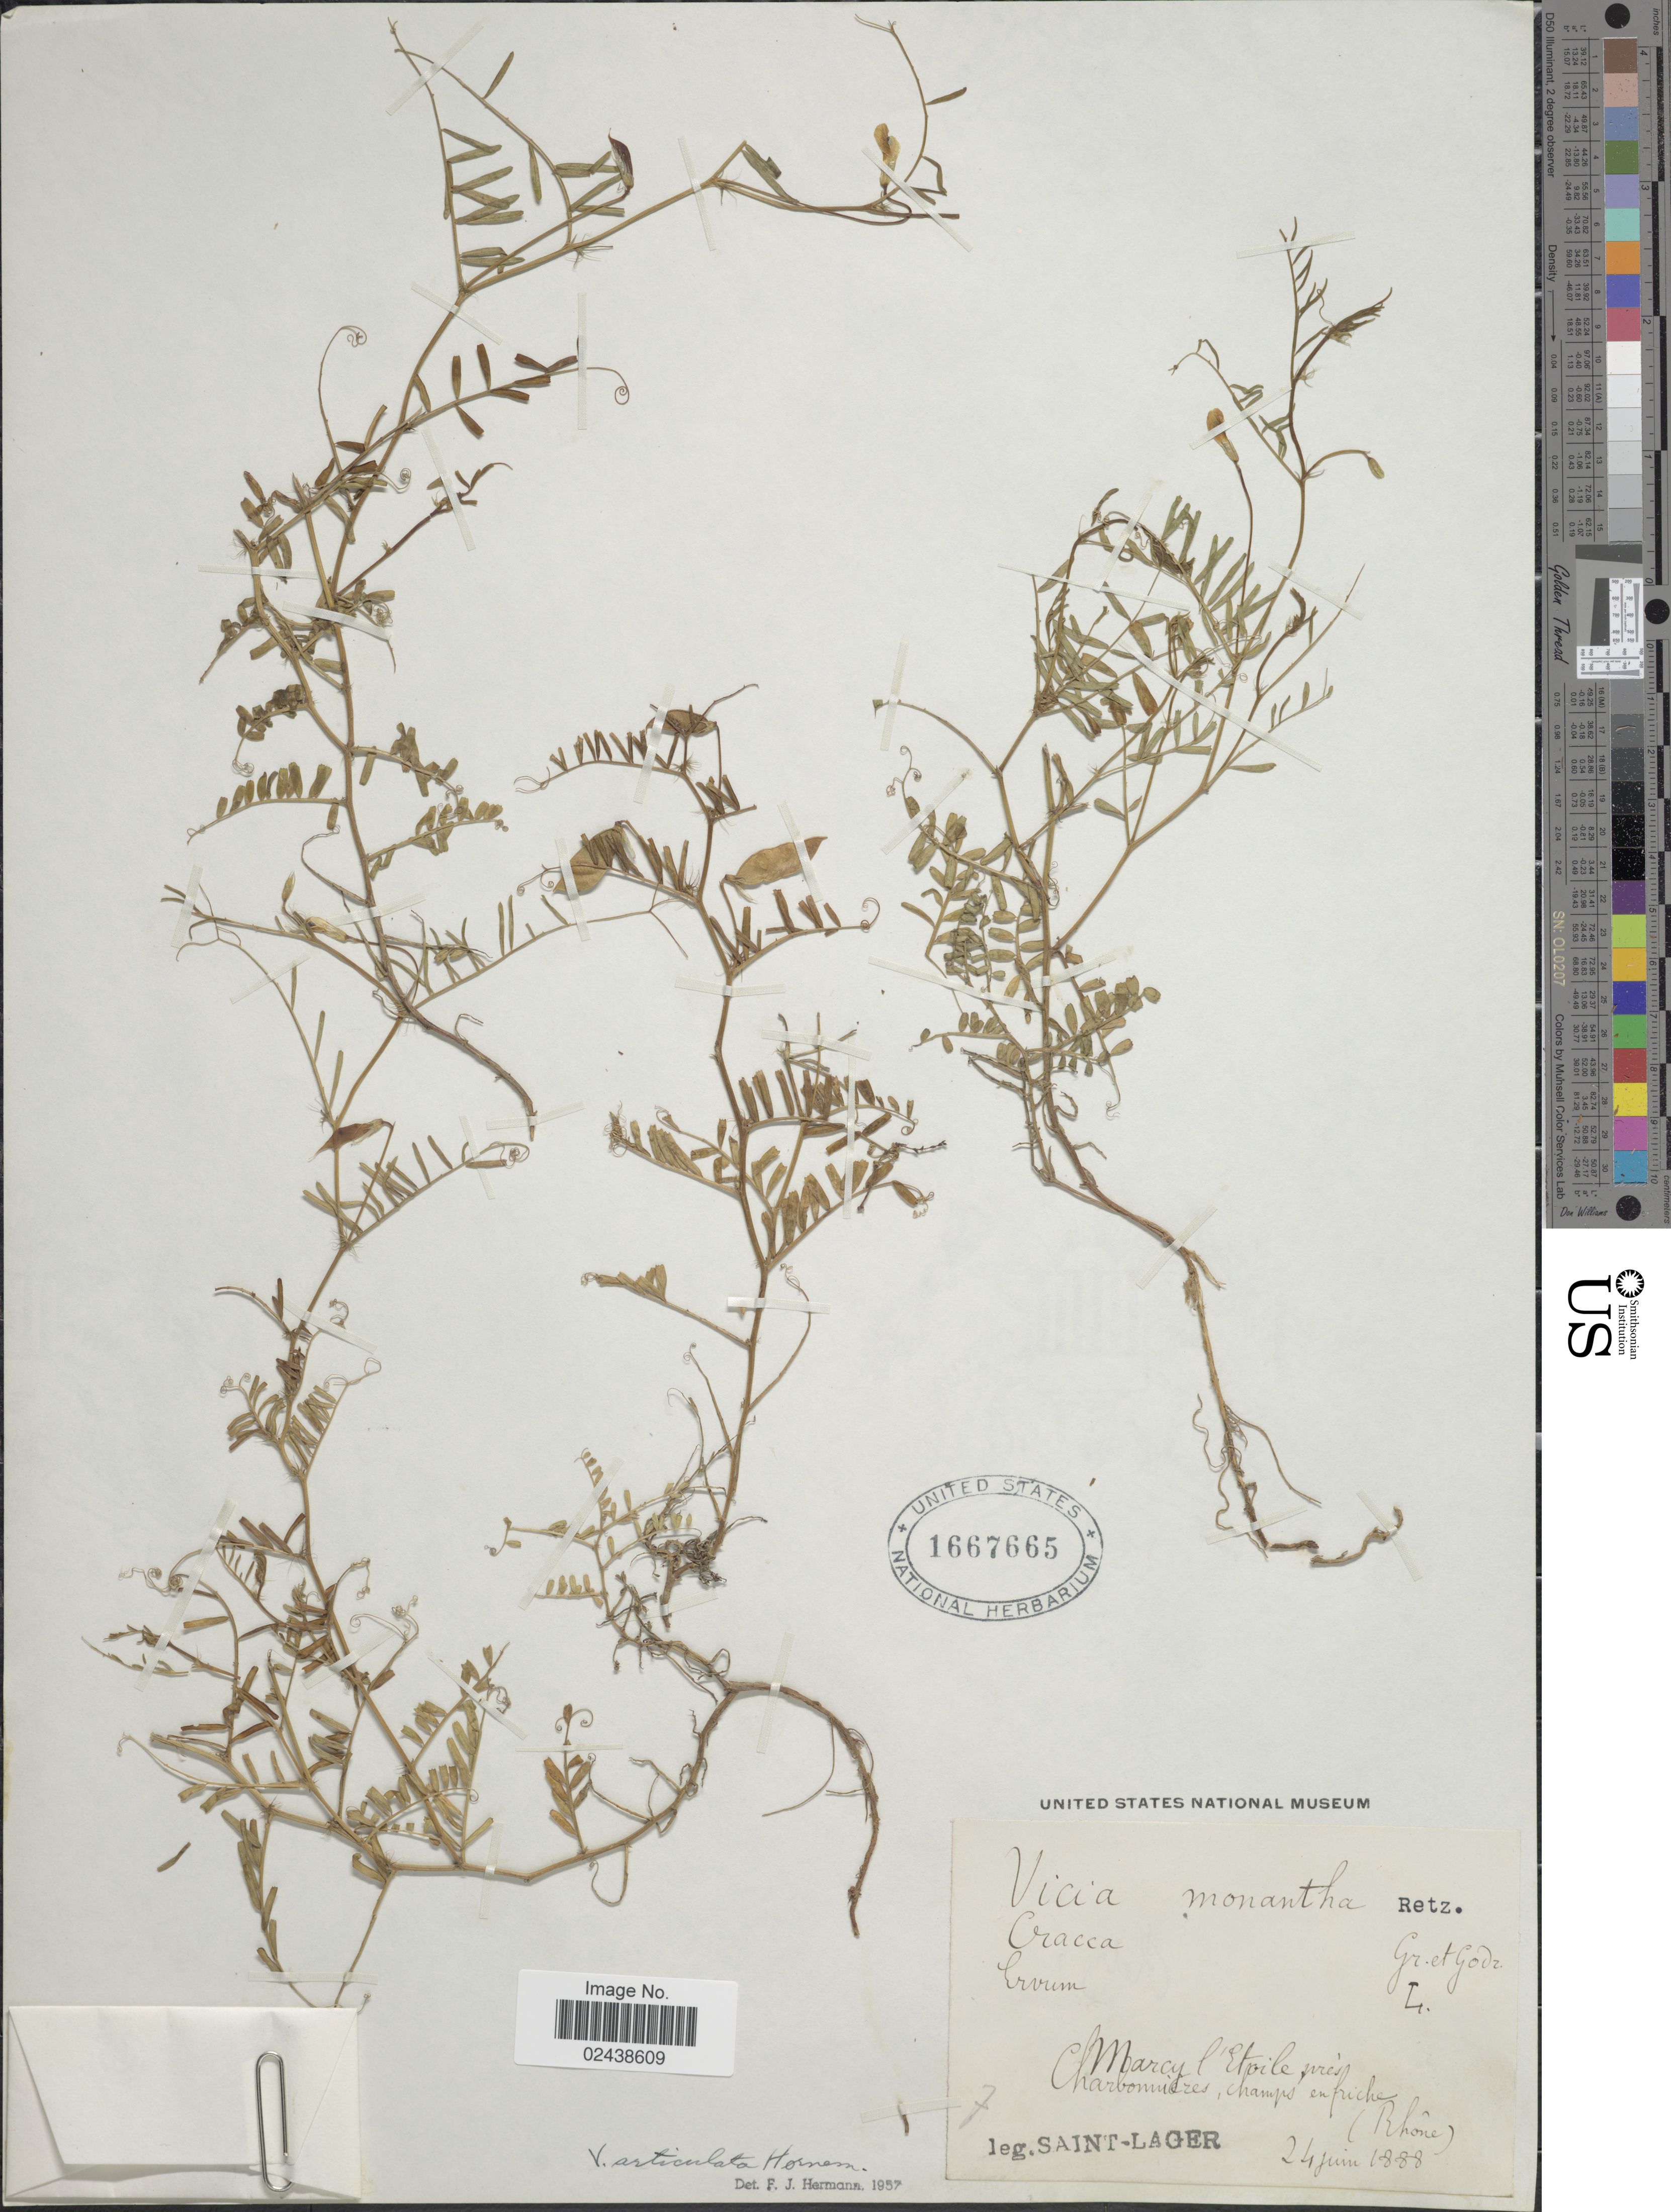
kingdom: Plantae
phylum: Tracheophyta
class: Magnoliopsida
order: Fabales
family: Fabaceae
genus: Vicia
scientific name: Vicia articulata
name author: Hornem.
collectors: Saint-Lager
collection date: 1888-06-24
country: France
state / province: Auvergne-Rhône-Alpes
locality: Macry l'Etoile pres Charbomuiezes, champs en friche (Rhone)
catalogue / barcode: US 1667665